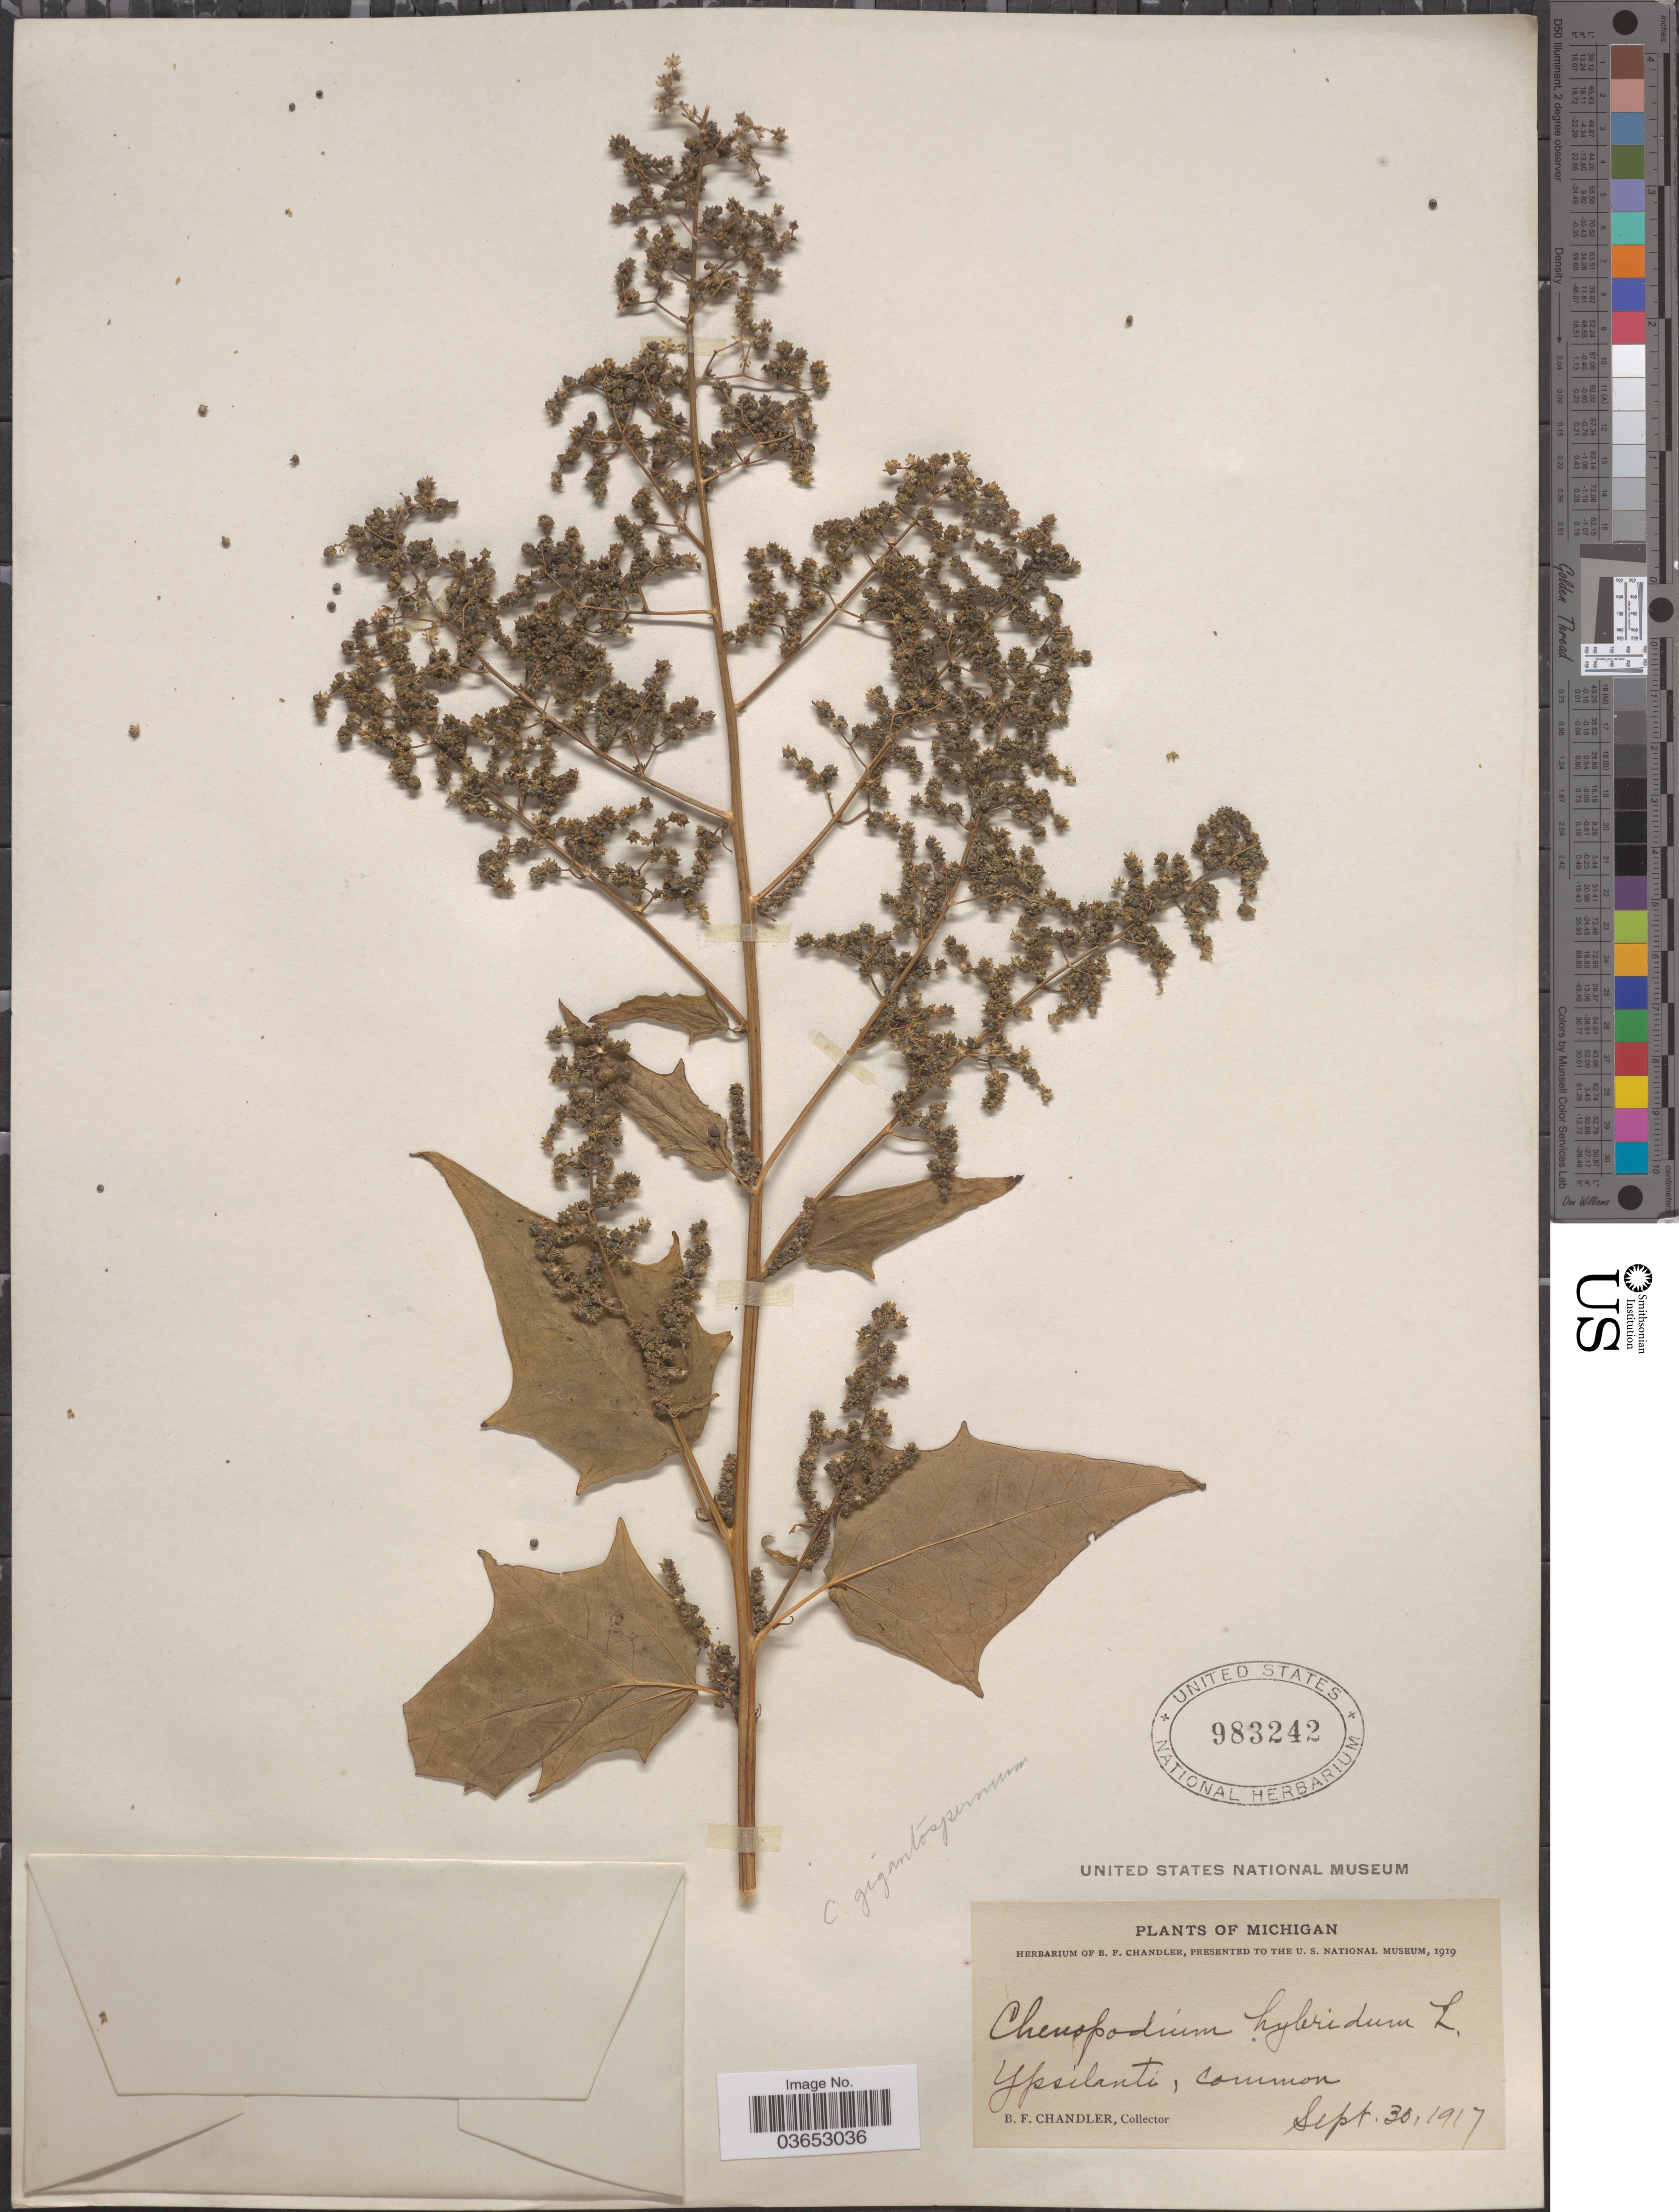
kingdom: Plantae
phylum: Tracheophyta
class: Magnoliopsida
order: Caryophyllales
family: Amaranthaceae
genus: Chenopodium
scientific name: Chenopodium gigantospermum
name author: Aellen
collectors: B. F. Chandler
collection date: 1917-09-30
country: United States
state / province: Michigan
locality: Ypsilanti.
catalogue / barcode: US 983242